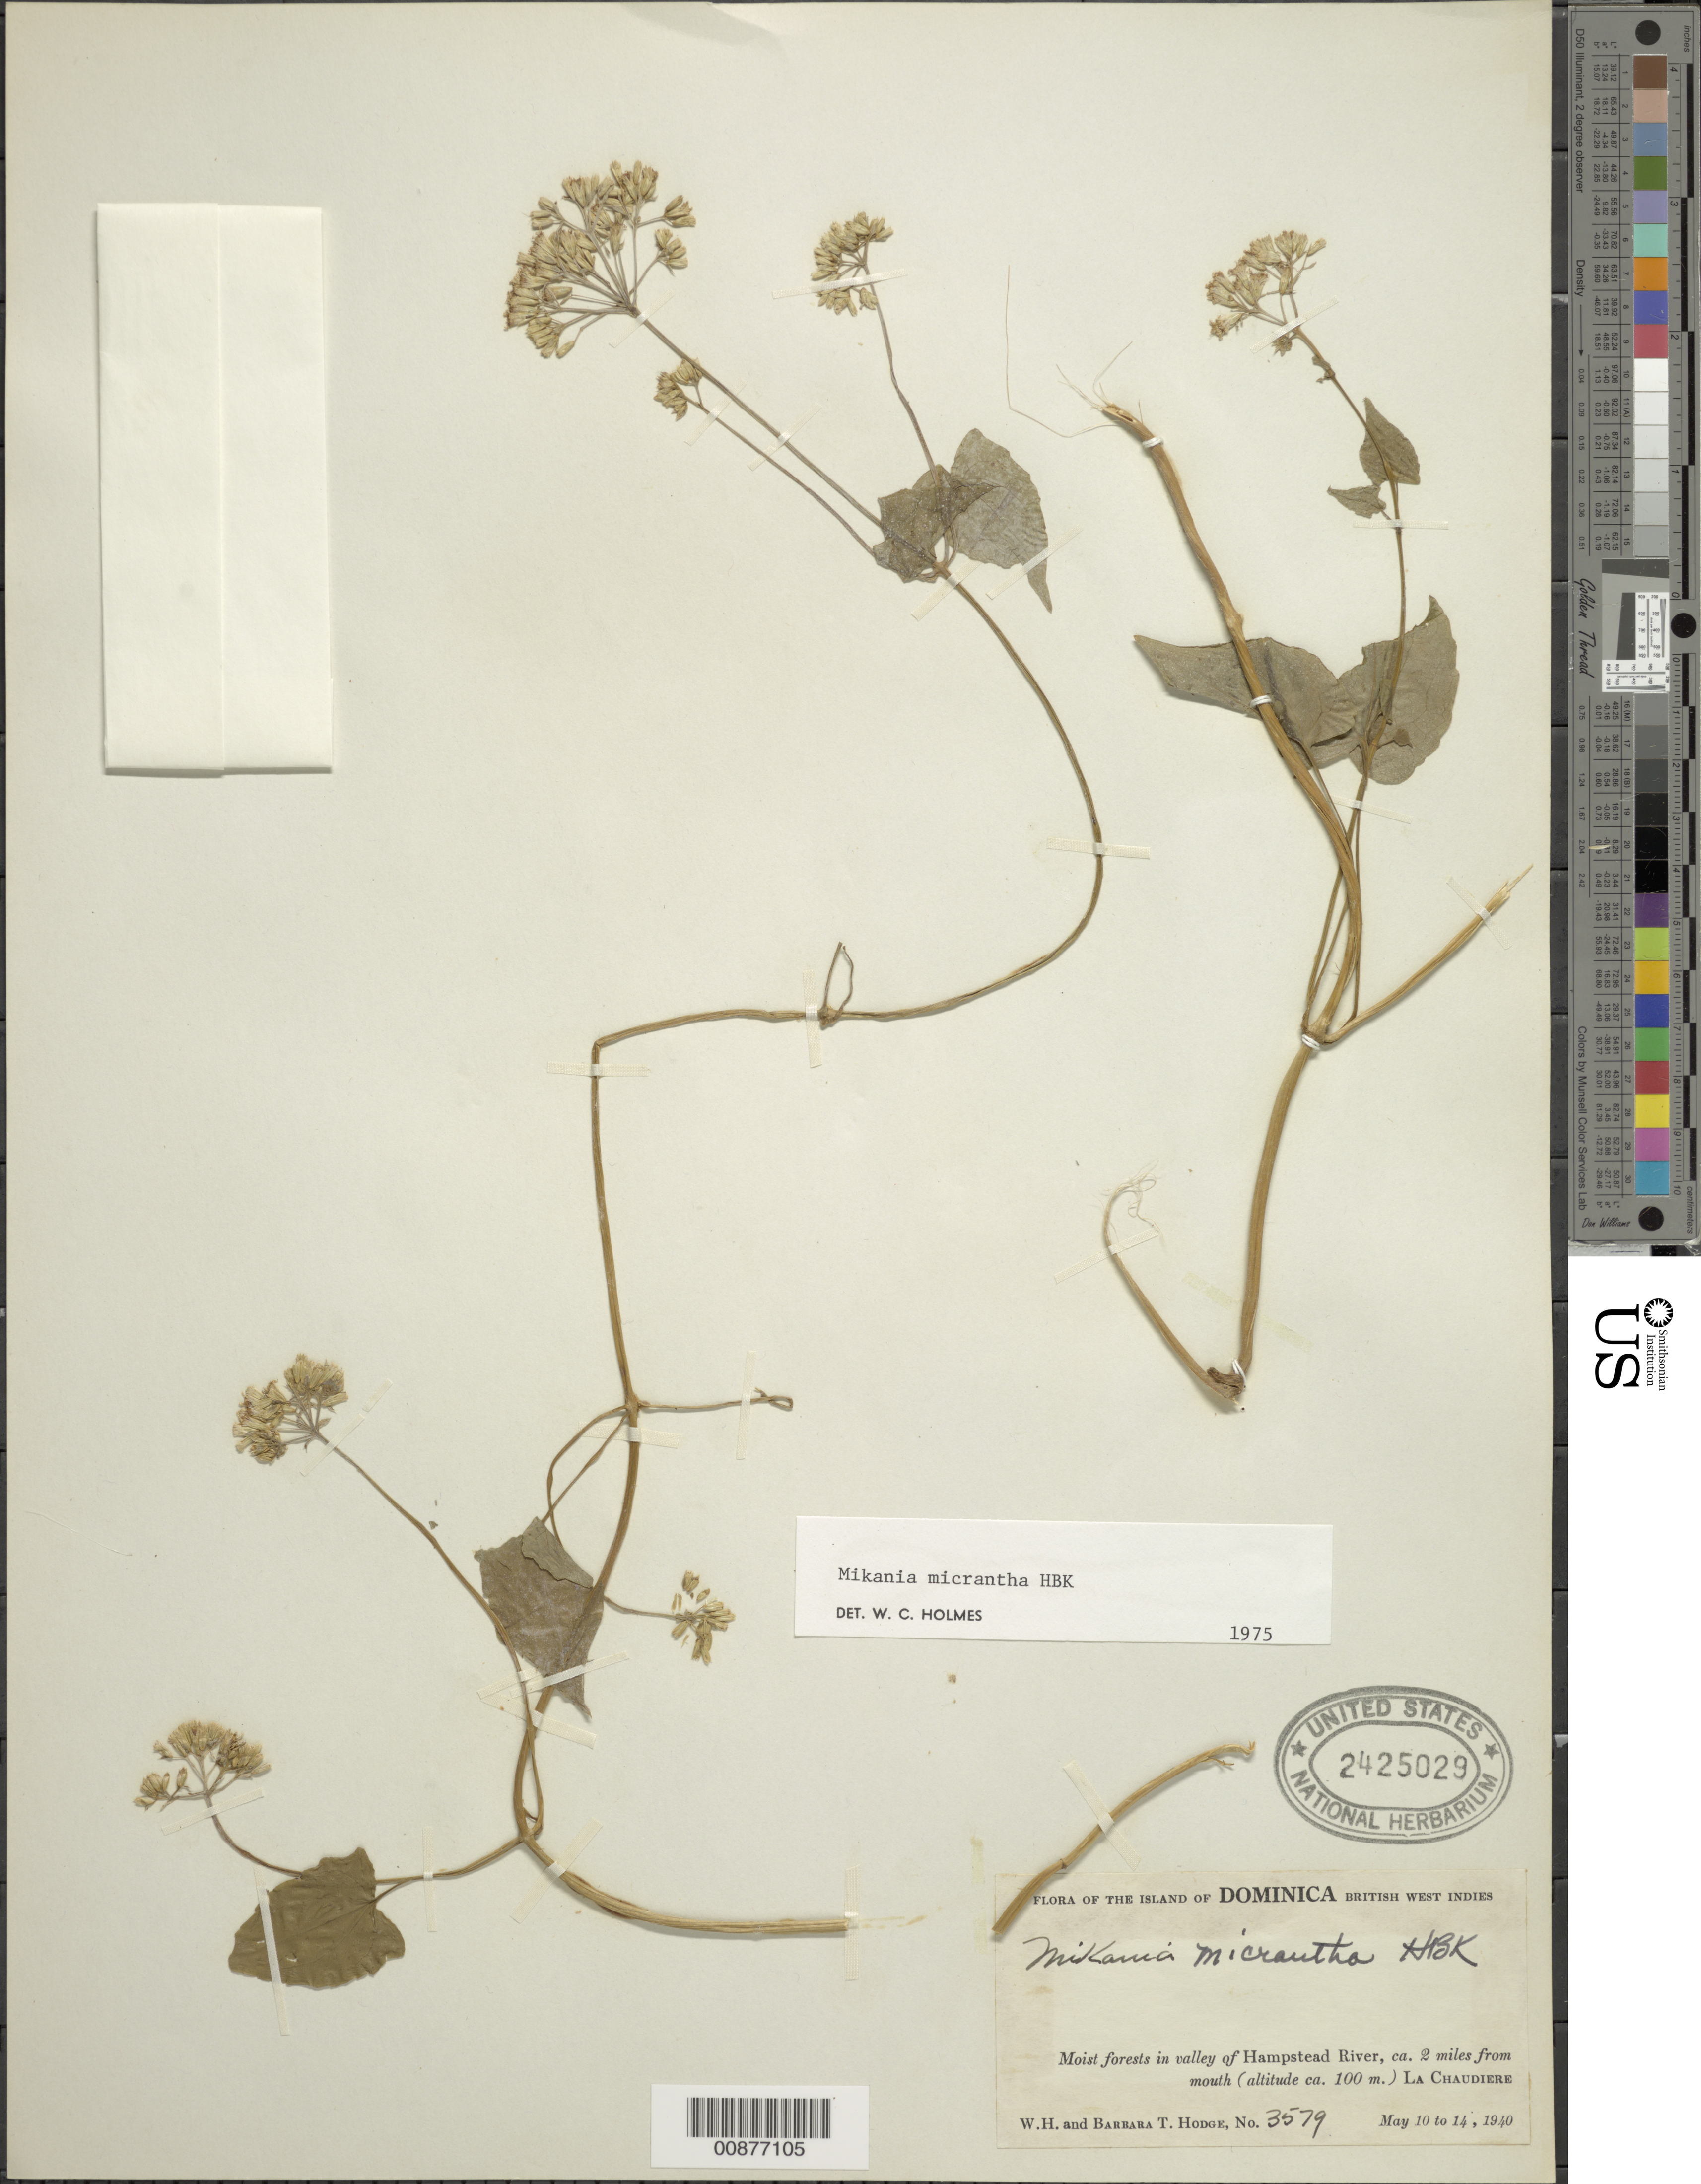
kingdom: Plantae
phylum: Tracheophyta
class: Magnoliopsida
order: Asterales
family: Asteraceae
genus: Mikania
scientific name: Mikania micrantha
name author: Kunth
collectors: W. Hodge & B. Hodge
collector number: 3579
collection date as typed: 10 May 1940 to 14 May 1940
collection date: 1940-05-10/1940-05-14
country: Dominica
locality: Valley of Hampstead River, about 2 miles from mouth, La Chaudiere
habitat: Moist forests in river valley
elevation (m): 100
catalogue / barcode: US 2425029